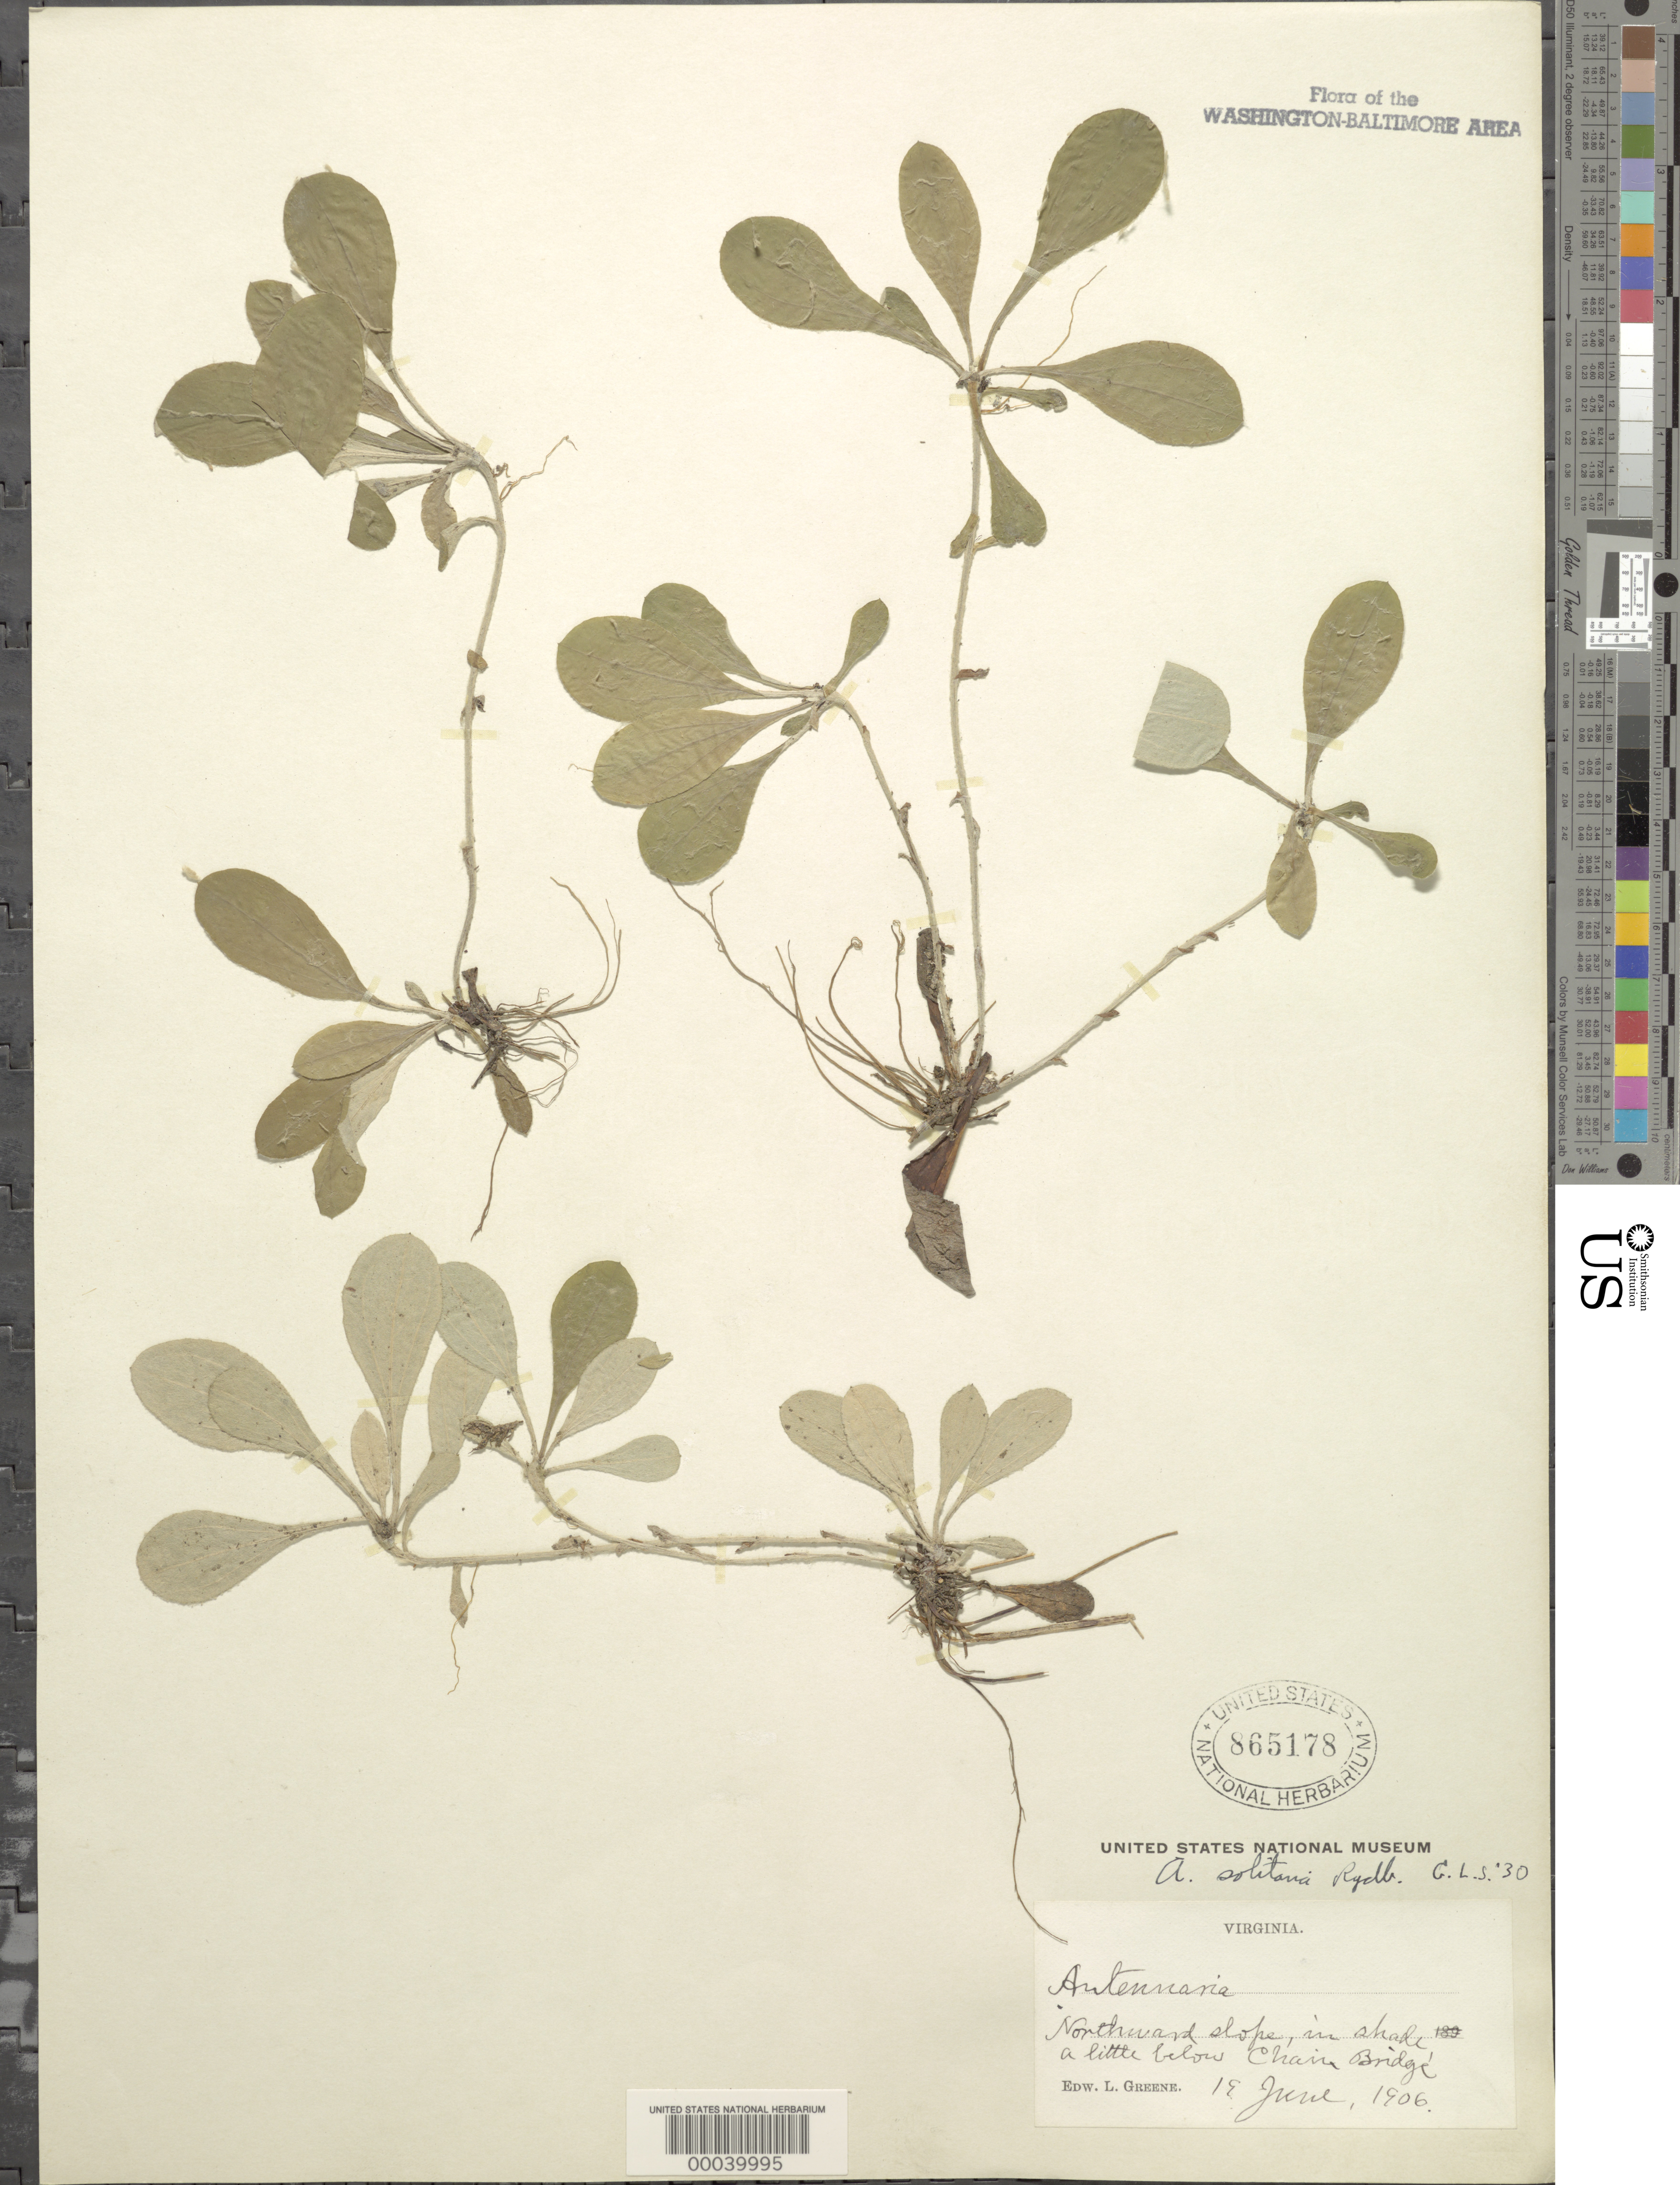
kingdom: Plantae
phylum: Tracheophyta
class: Magnoliopsida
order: Asterales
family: Asteraceae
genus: Antennaria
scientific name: Antennaria solitaria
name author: Rydb.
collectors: E. L. Greene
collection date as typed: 19 Jun 1906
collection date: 1906-06-19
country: United States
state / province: Virginia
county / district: Fairfax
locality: Below Chain Bridge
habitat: Shaded slope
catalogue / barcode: US 865178